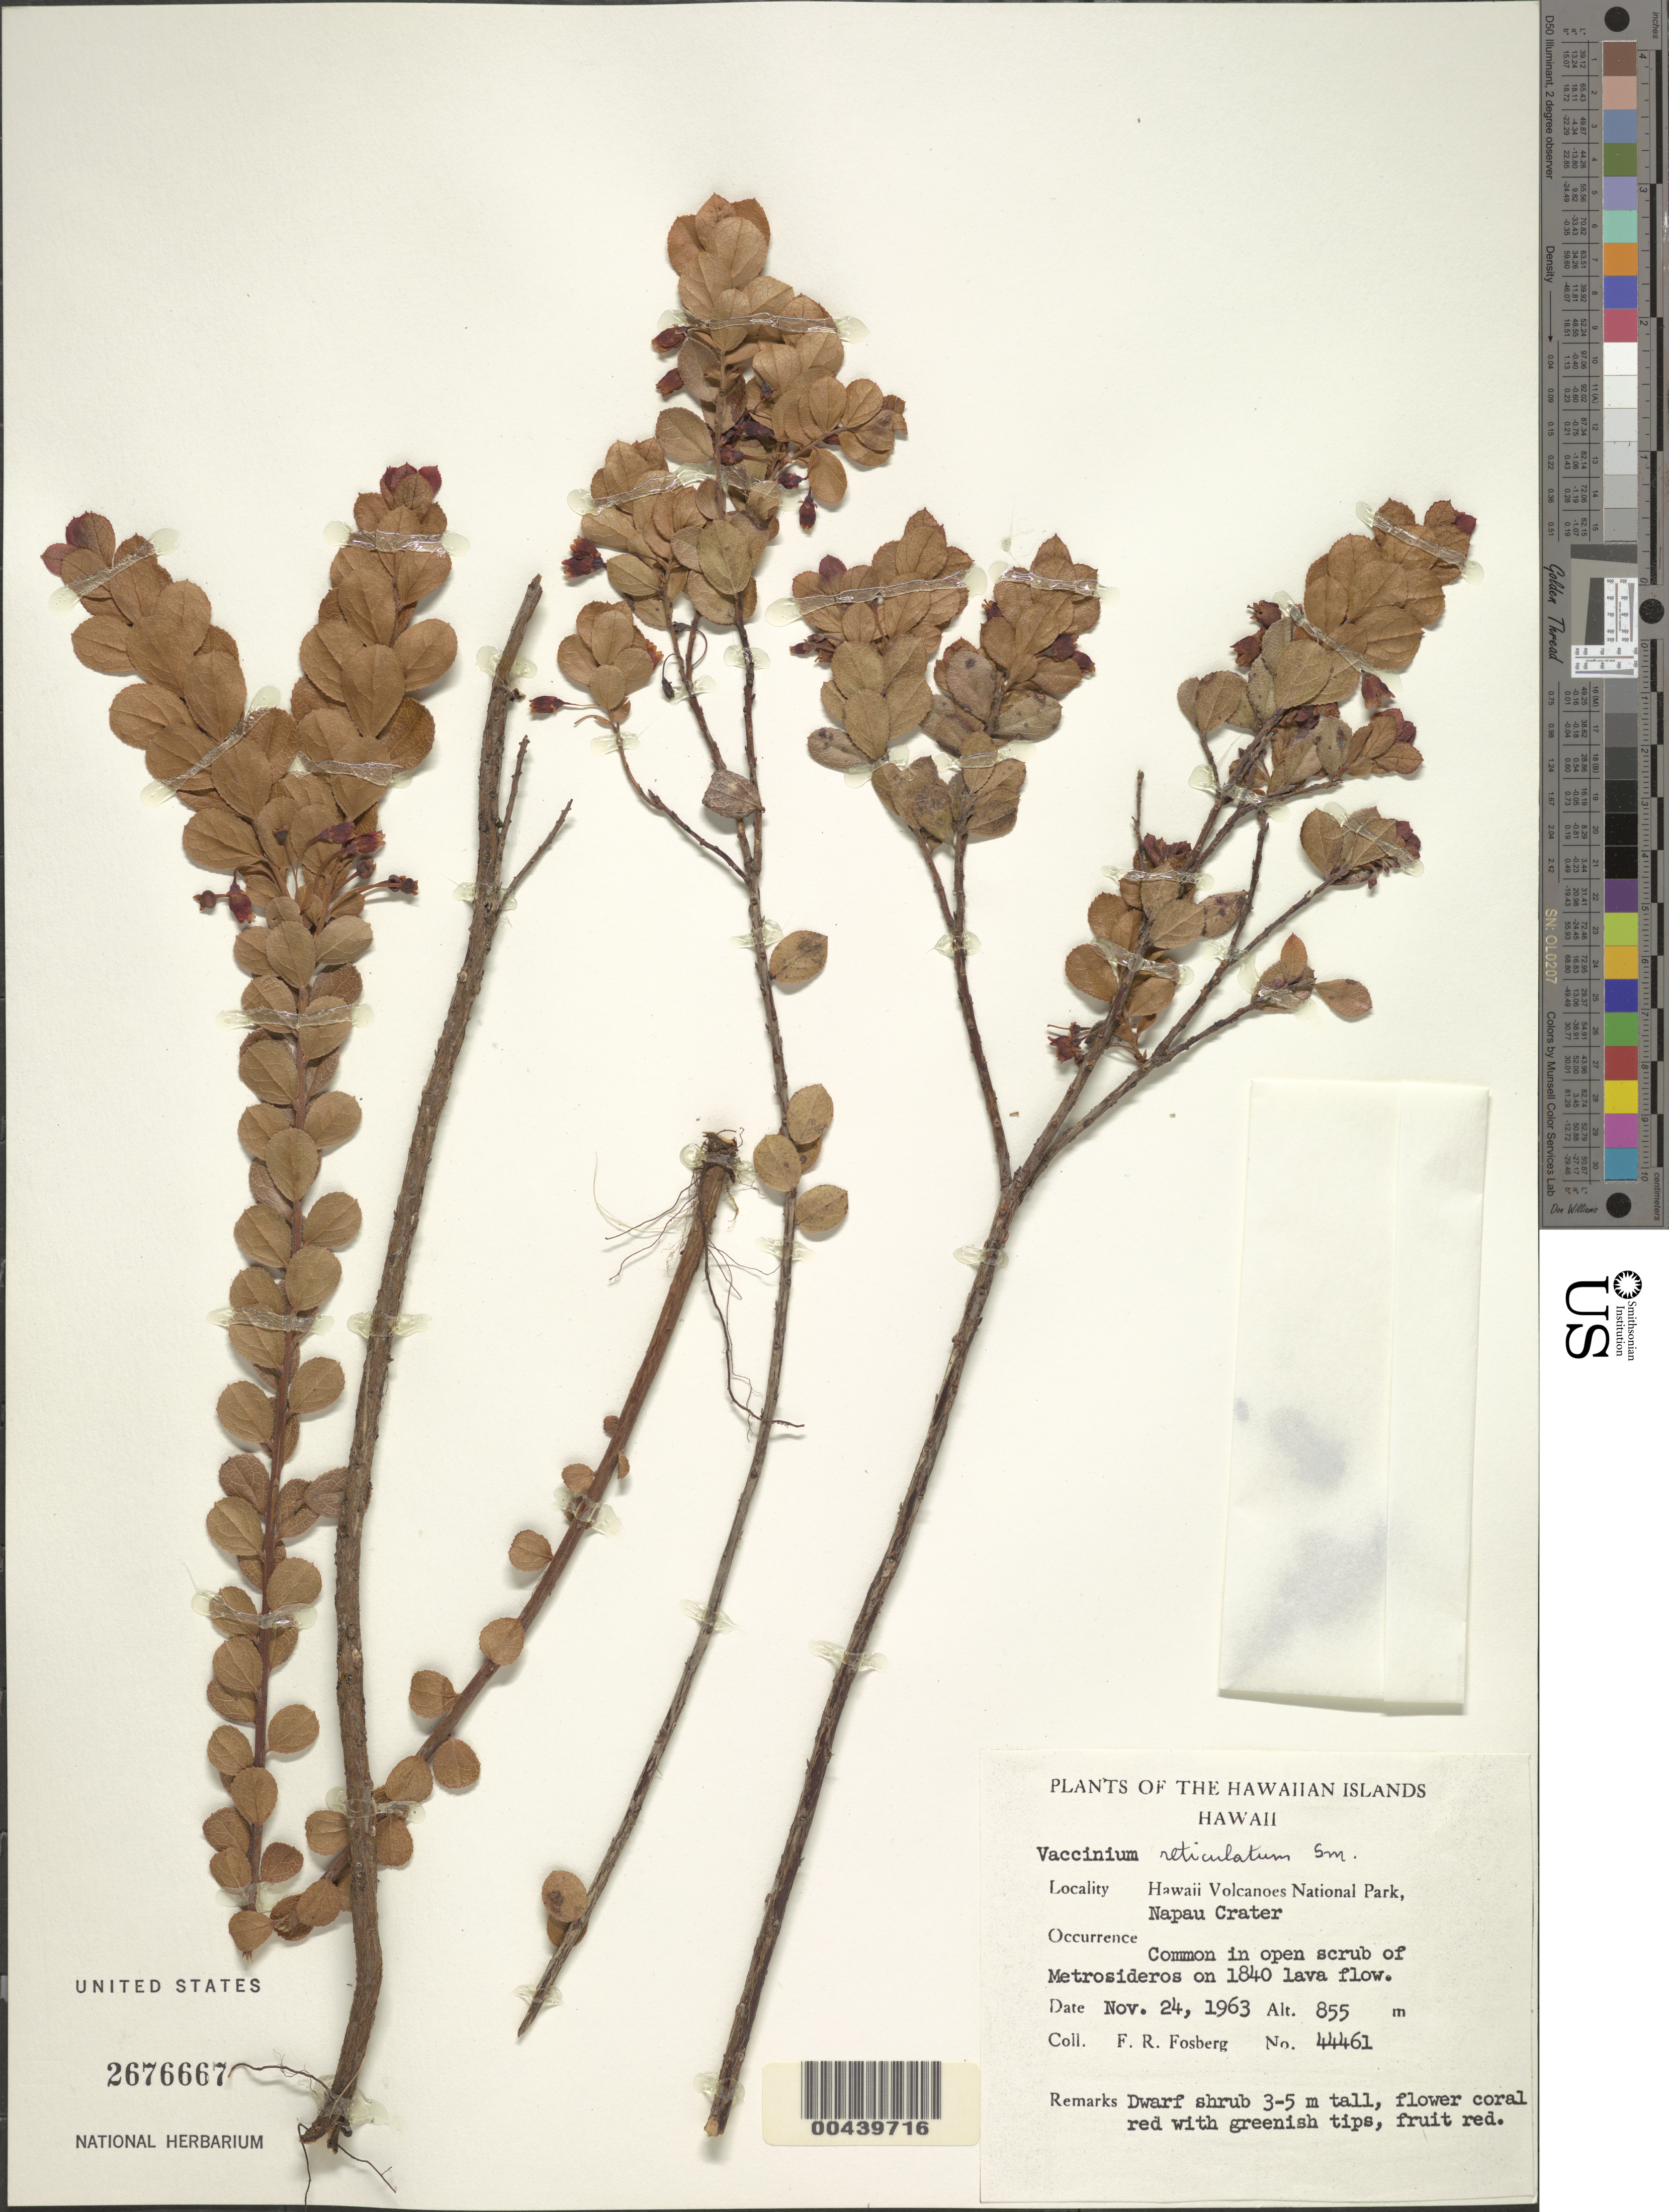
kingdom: Plantae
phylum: Tracheophyta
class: Magnoliopsida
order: Ericales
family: Ericaceae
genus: Vaccinium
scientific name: Vaccinium reticulatum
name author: Sm.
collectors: F. R. Fosberg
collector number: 44461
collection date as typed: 24 Nov 1963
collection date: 1963-11-24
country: United States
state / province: Hawaii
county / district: Hawaii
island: Hawaii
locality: Hawaii Volcanoes National Park, Napau Crater, Common on 1840 lava flow.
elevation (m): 855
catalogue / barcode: US 2676667